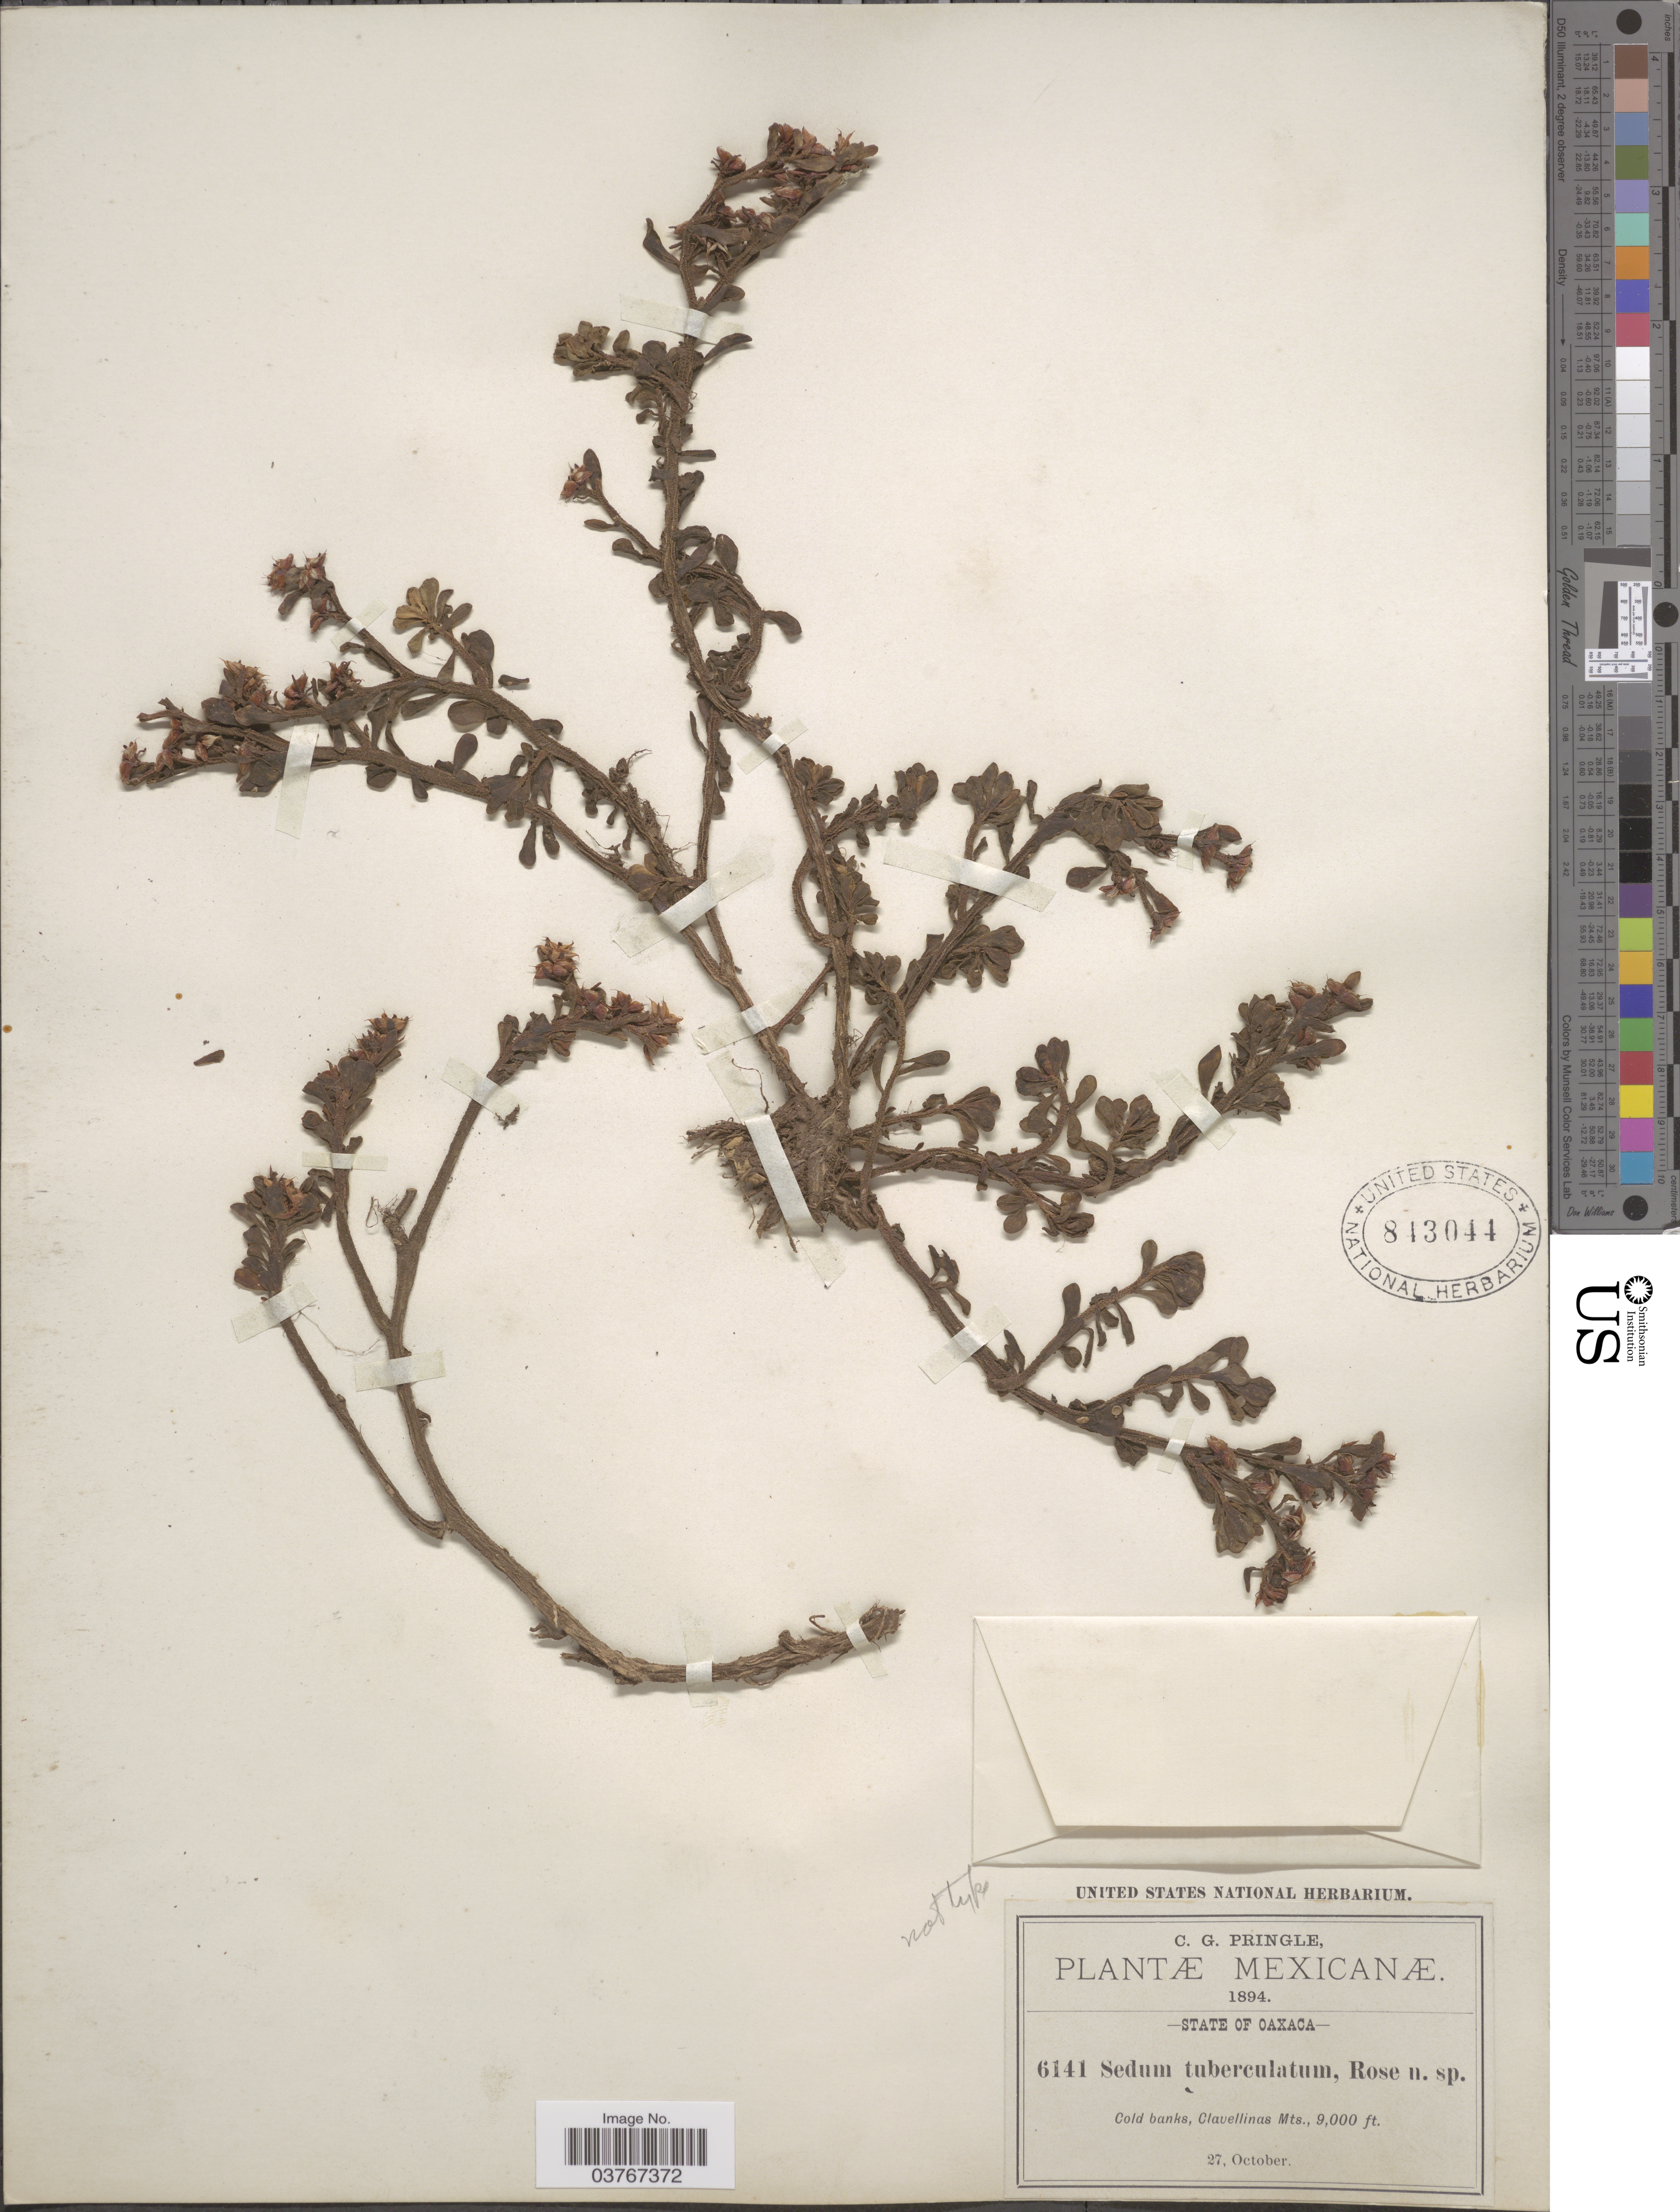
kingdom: Plantae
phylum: Tracheophyta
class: Magnoliopsida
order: Saxifragales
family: Crassulaceae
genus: Sedum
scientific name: Sedum tuberculatum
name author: Rose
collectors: C. G. Pringle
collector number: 6141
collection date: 1894-10-27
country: Mexico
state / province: Oaxaca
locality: State of Oaxaca. Cold banks, Clavellinas Mts.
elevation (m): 2743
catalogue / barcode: US 843044